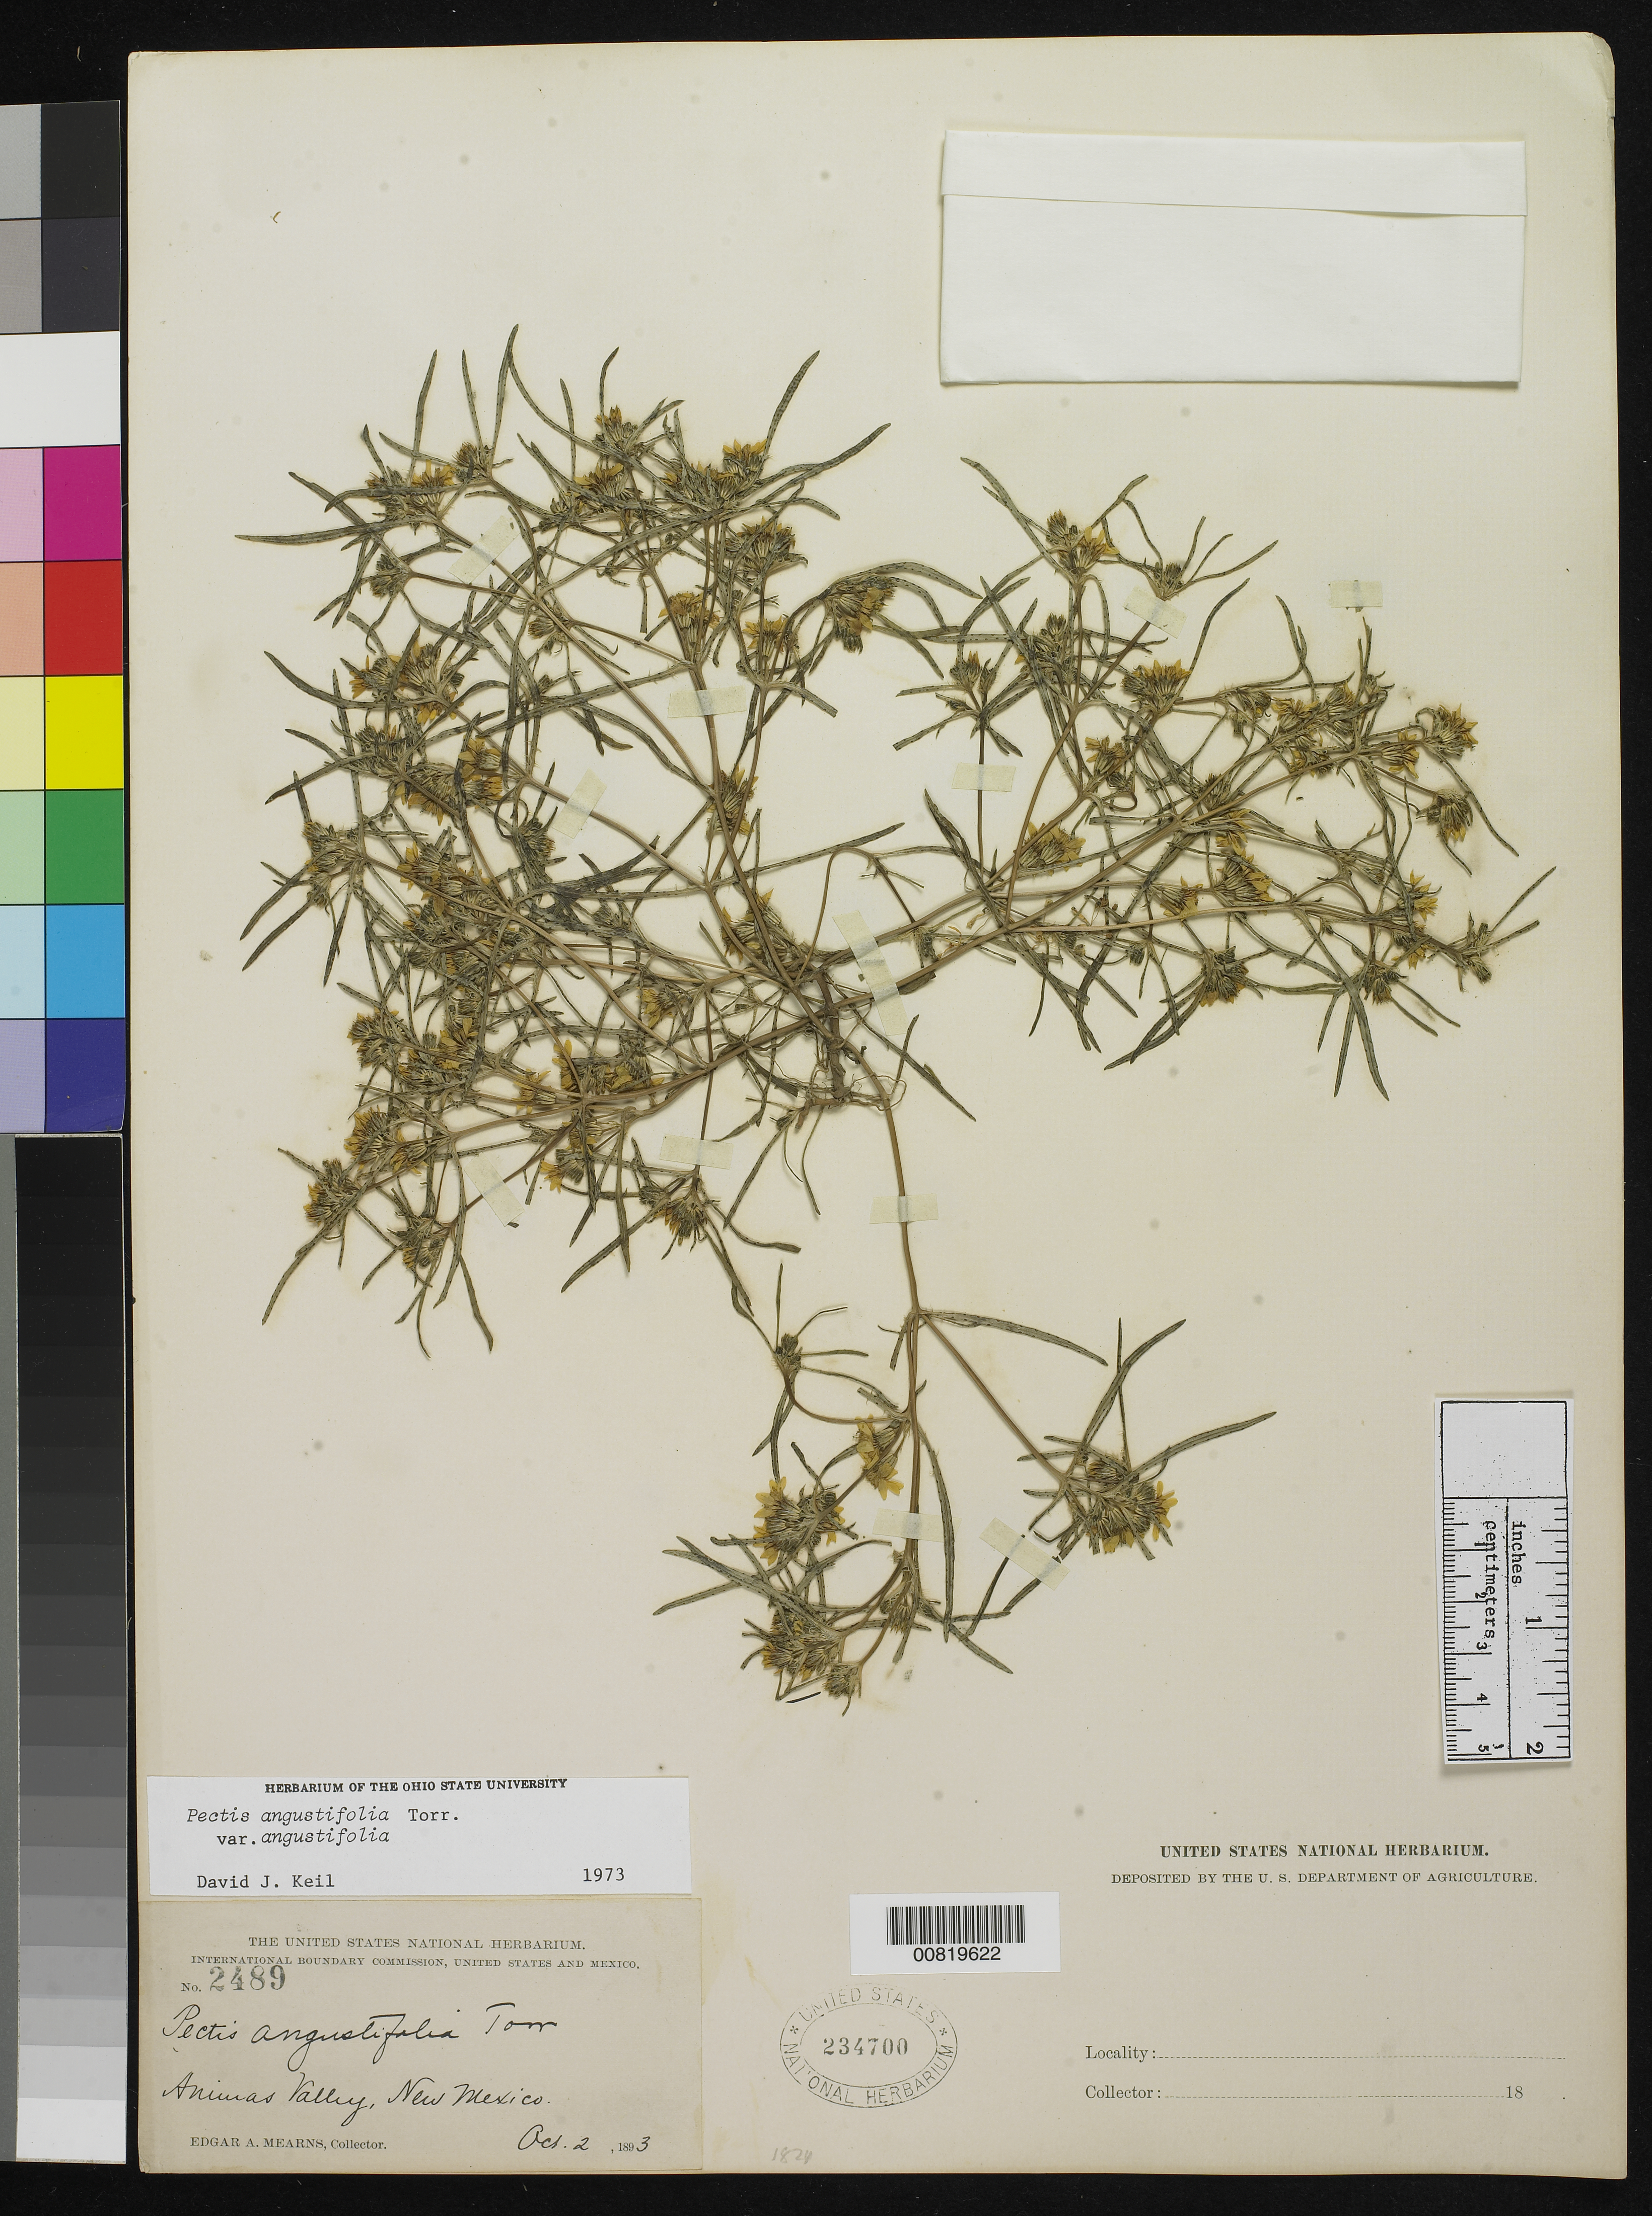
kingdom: Plantae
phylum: Tracheophyta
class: Magnoliopsida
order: Asterales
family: Asteraceae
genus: Pectis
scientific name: Pectis angustifolia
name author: Torr.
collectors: E. A. Mearns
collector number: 2489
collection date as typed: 02 Oct 1893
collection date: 1893-10-02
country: United States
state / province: New Mexico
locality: Animas Valley, New Mexico.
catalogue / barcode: US 234700